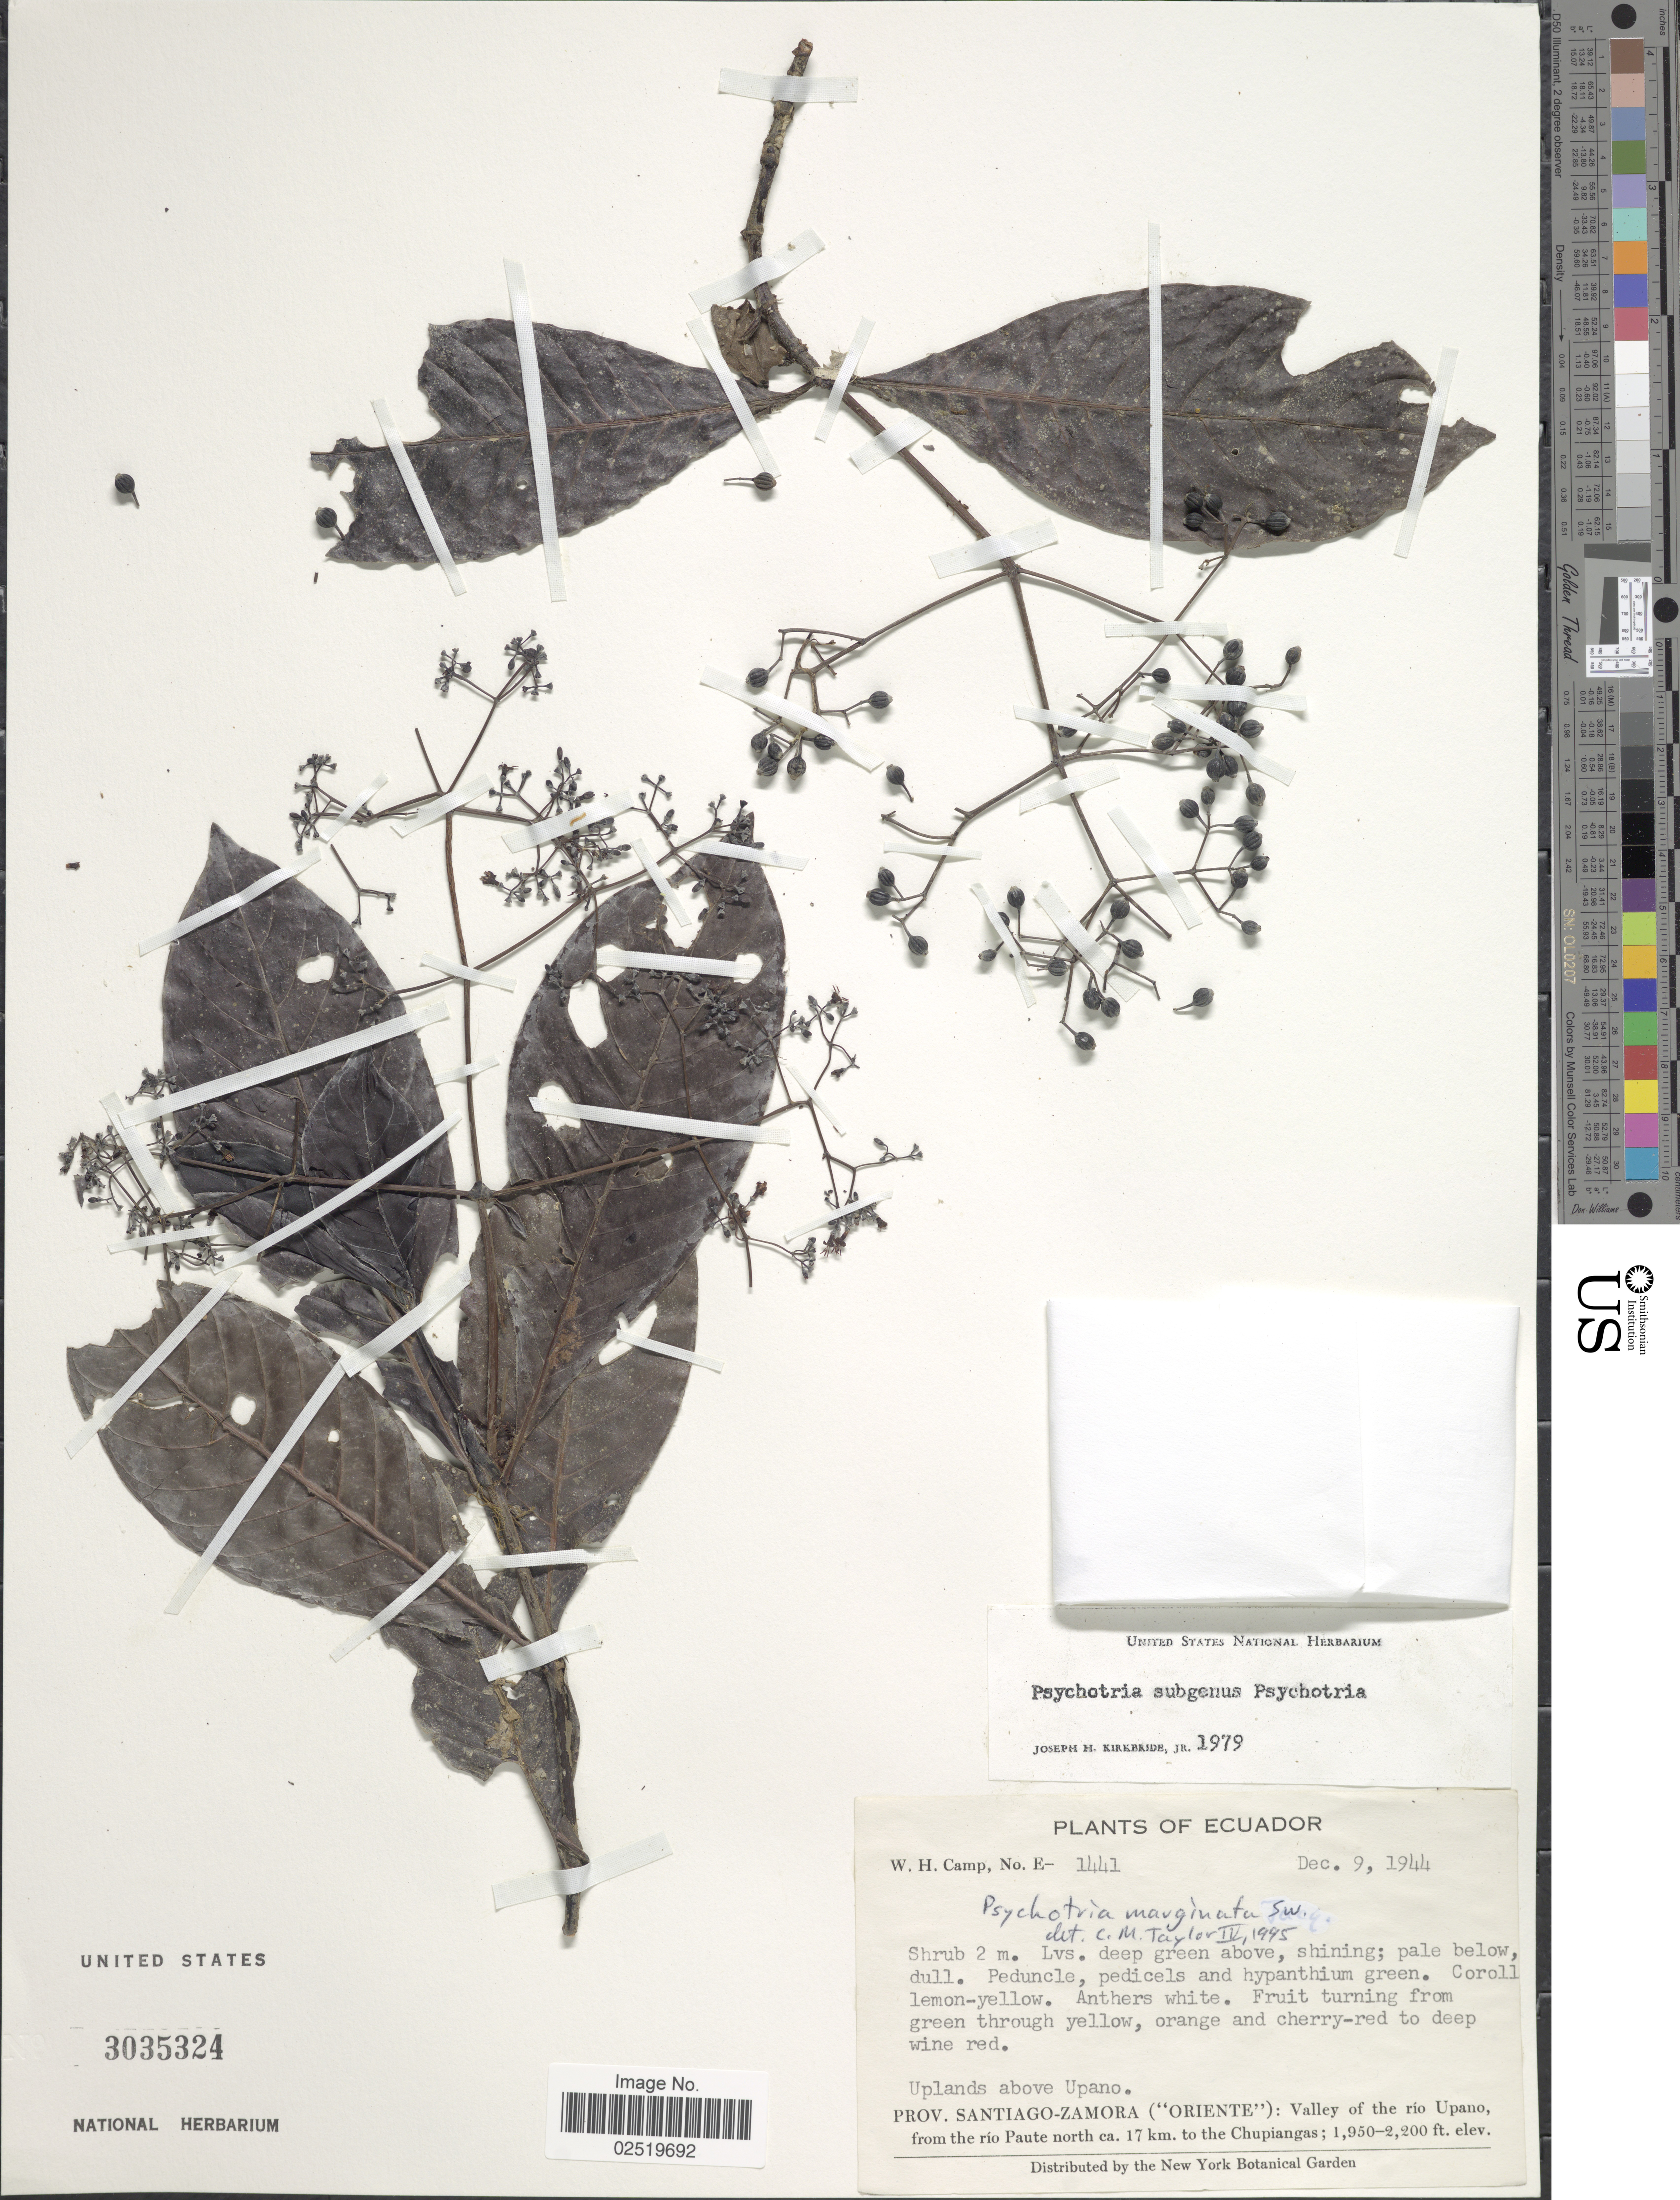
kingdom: Plantae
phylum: Tracheophyta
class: Magnoliopsida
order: Gentianales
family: Rubiaceae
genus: Psychotria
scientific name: Psychotria marginata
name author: Sw.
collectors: W. H. Camp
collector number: E-1441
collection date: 1944-12-09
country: Ecuador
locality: Uplands above Upano, Prov. Santiago-Zamora ("Oriente"): Valley of the rio Upano, from the rio Paute north ca. 17 km. to the Chupiangas.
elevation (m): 594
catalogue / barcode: US 3035324